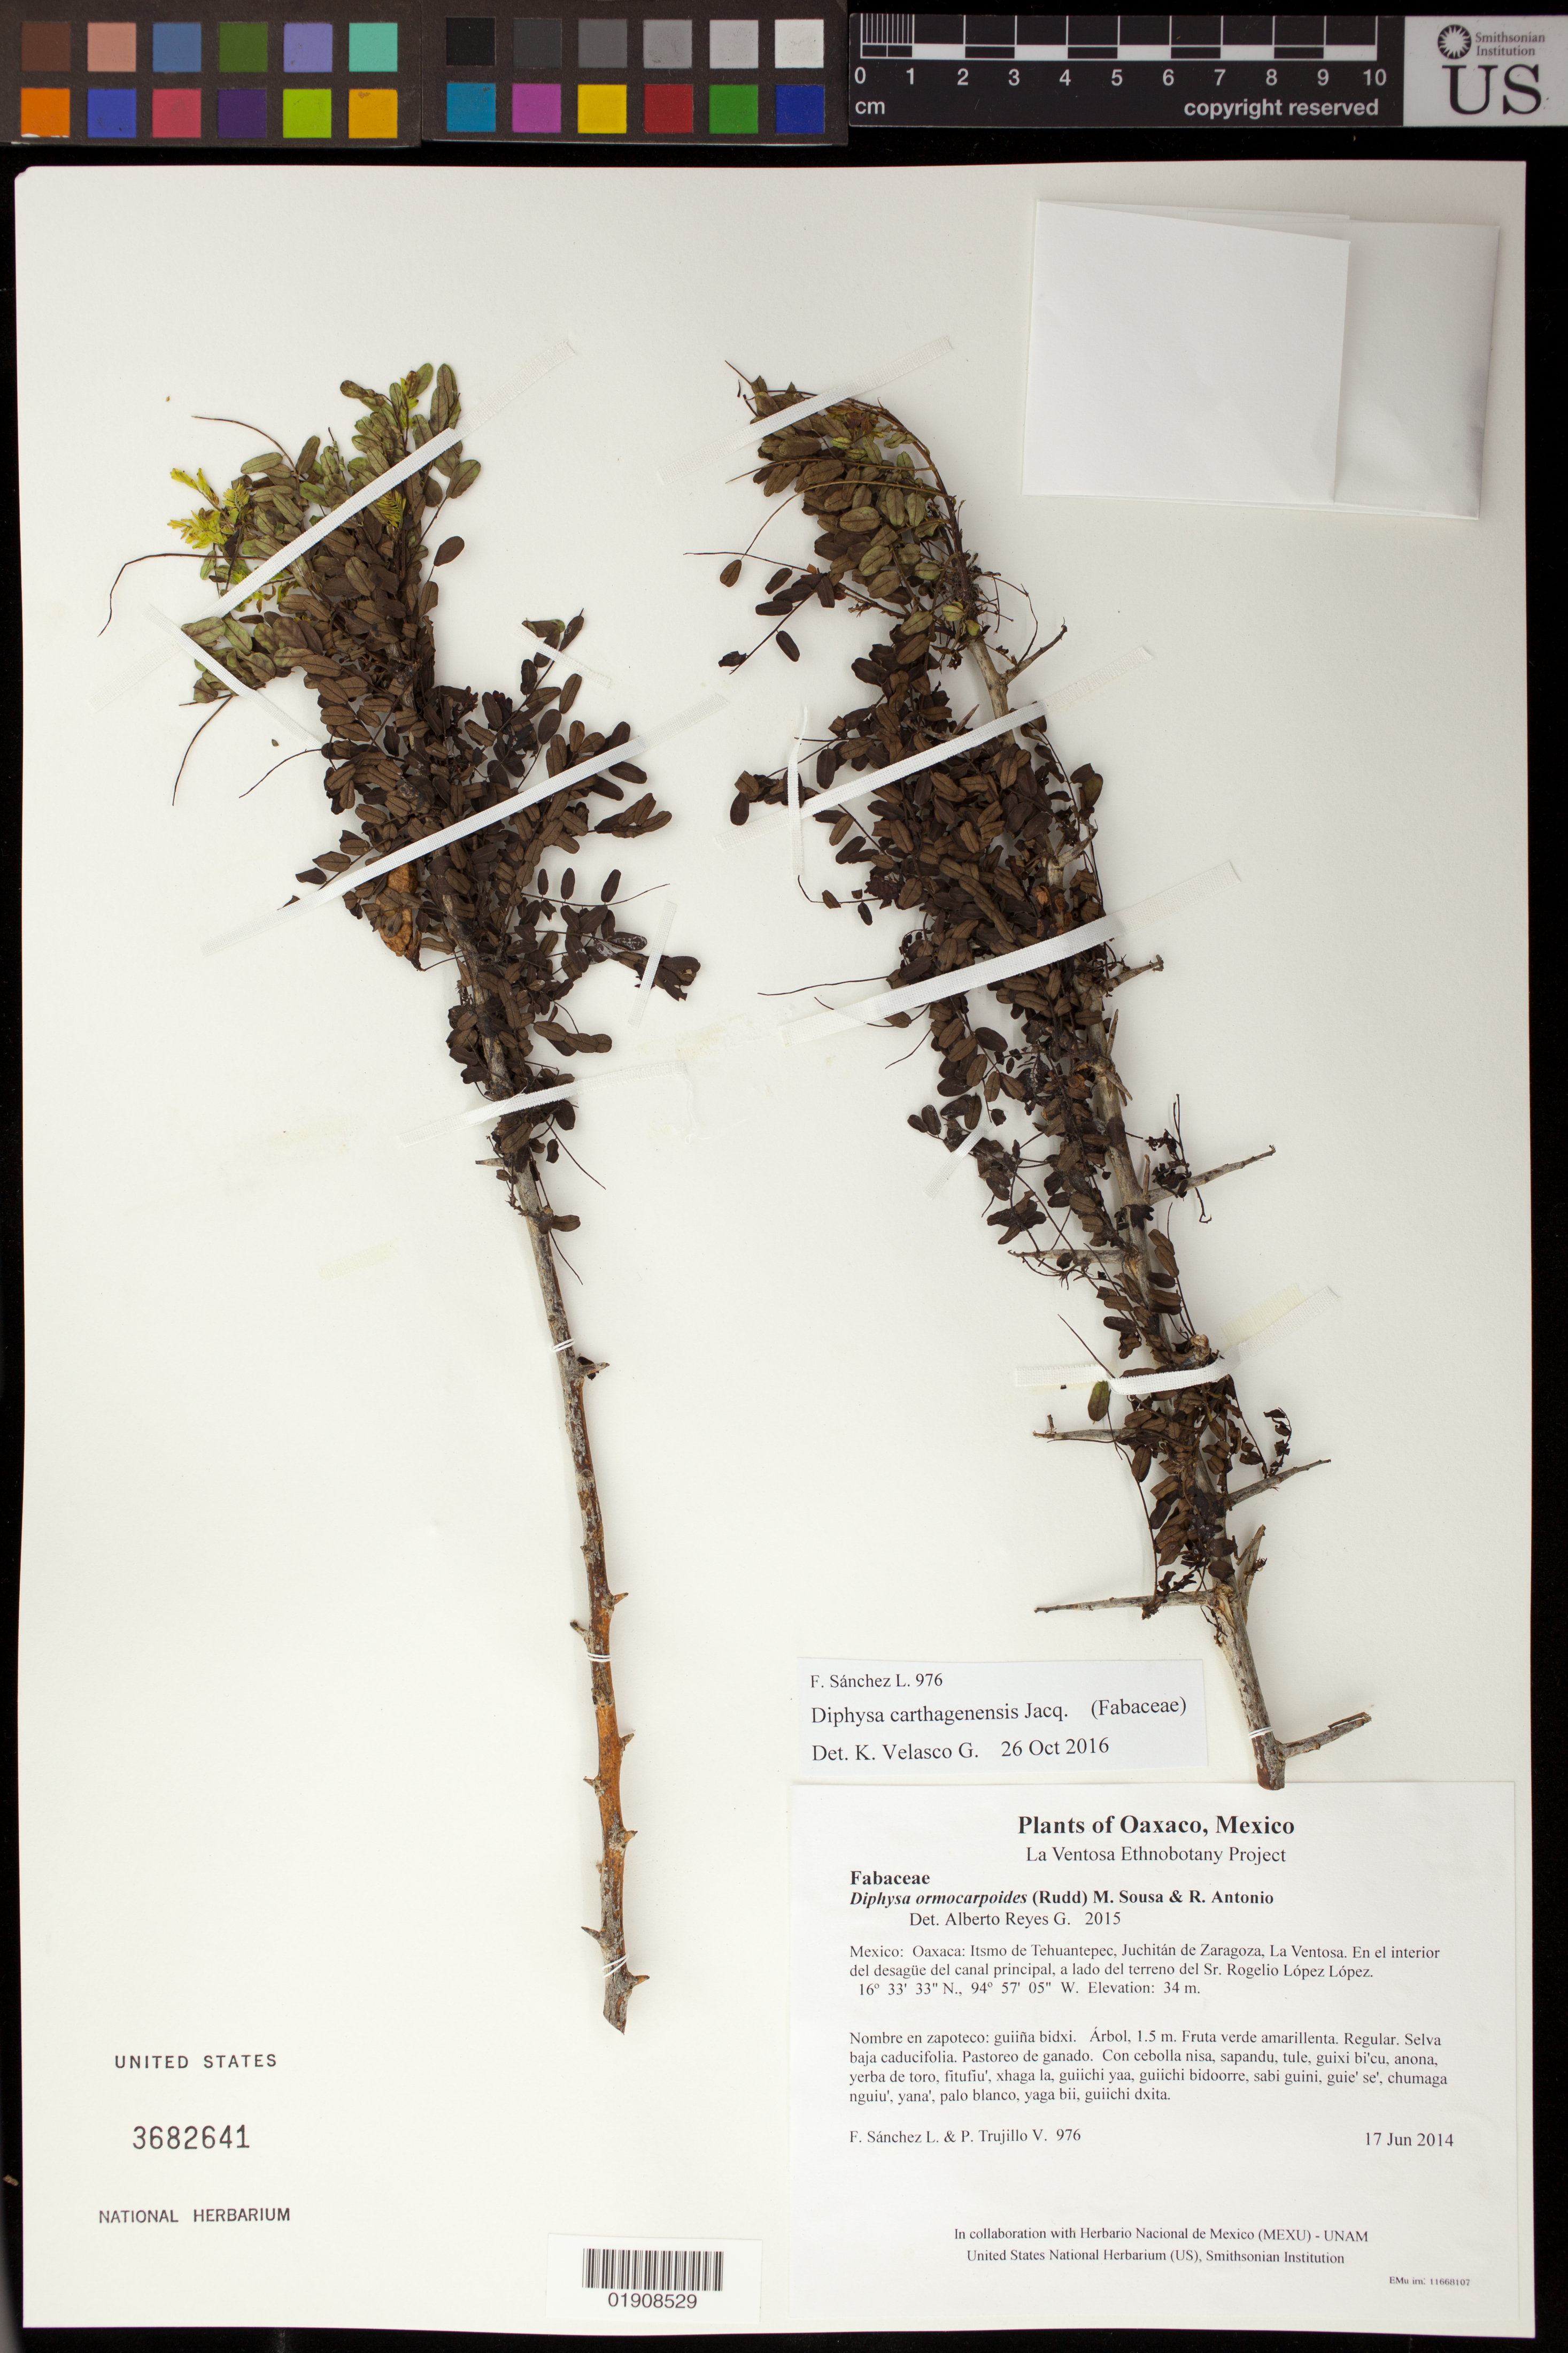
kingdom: Plantae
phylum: Tracheophyta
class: Magnoliopsida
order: Fabales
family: Fabaceae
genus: Diphysa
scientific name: Diphysa carthagenensis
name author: Jacq.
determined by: Velasco G., Kenia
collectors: F. Sánchez L. & P. Trujillo V.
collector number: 976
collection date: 2014-06-17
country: Mexico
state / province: Oaxaca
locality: Itsmo de Tehuantepec, Juchitán de Zaragoza, La Ventosa. En el interior del desagüe del canal principal, a lado del terreno del Sr. Rogelio López López.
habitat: Selva baja caducifolia. Pastoreo de ganado.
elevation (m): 34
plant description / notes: JEBOT, MEXU, SIPI; Yaga. 1.5 m. Cuaananaxhi naga' naguchi ga. Nuu.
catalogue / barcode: US 3682641